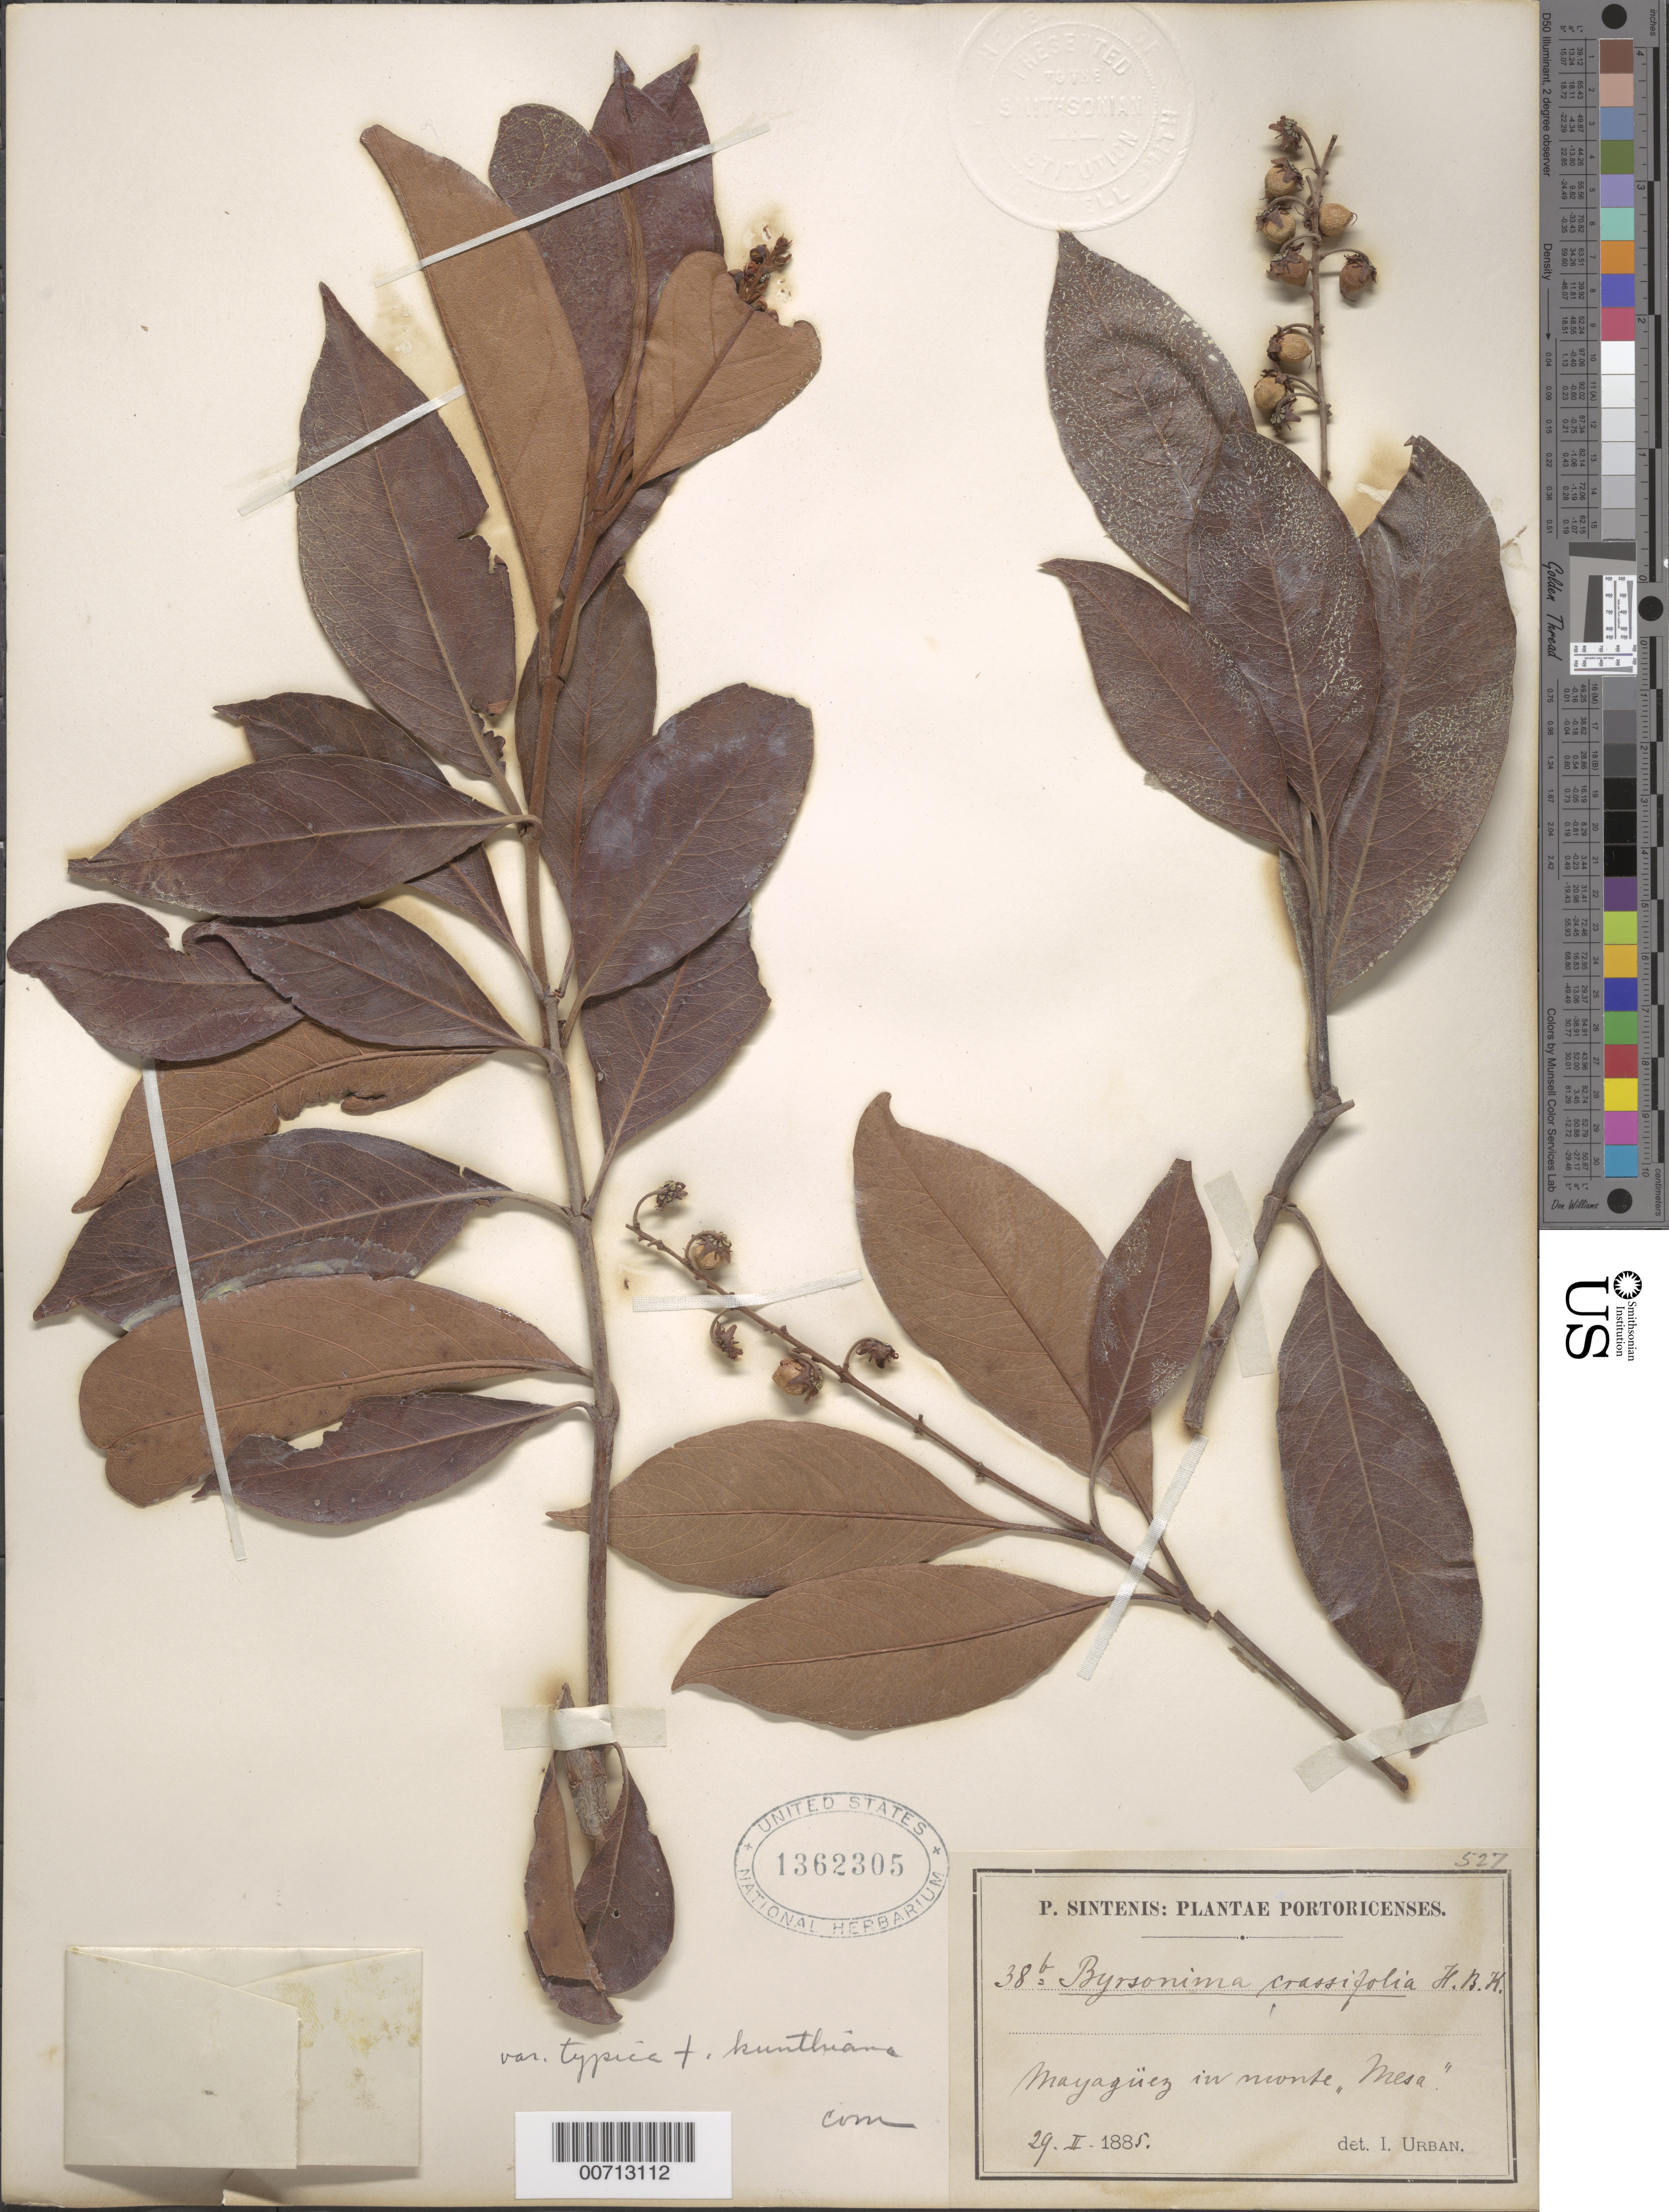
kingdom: Plantae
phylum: Tracheophyta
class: Magnoliopsida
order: Malpighiales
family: Malpighiaceae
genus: Byrsonima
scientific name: Byrsonima crassifolia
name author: (L.) Kunth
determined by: Urban, Ignatz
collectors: P. Sintenis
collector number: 38b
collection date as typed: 29 Feb 1885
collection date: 1885-02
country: Puerto Rico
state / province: Mayaguez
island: Greater Antilles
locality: Monte Mesa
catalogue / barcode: US 1362305